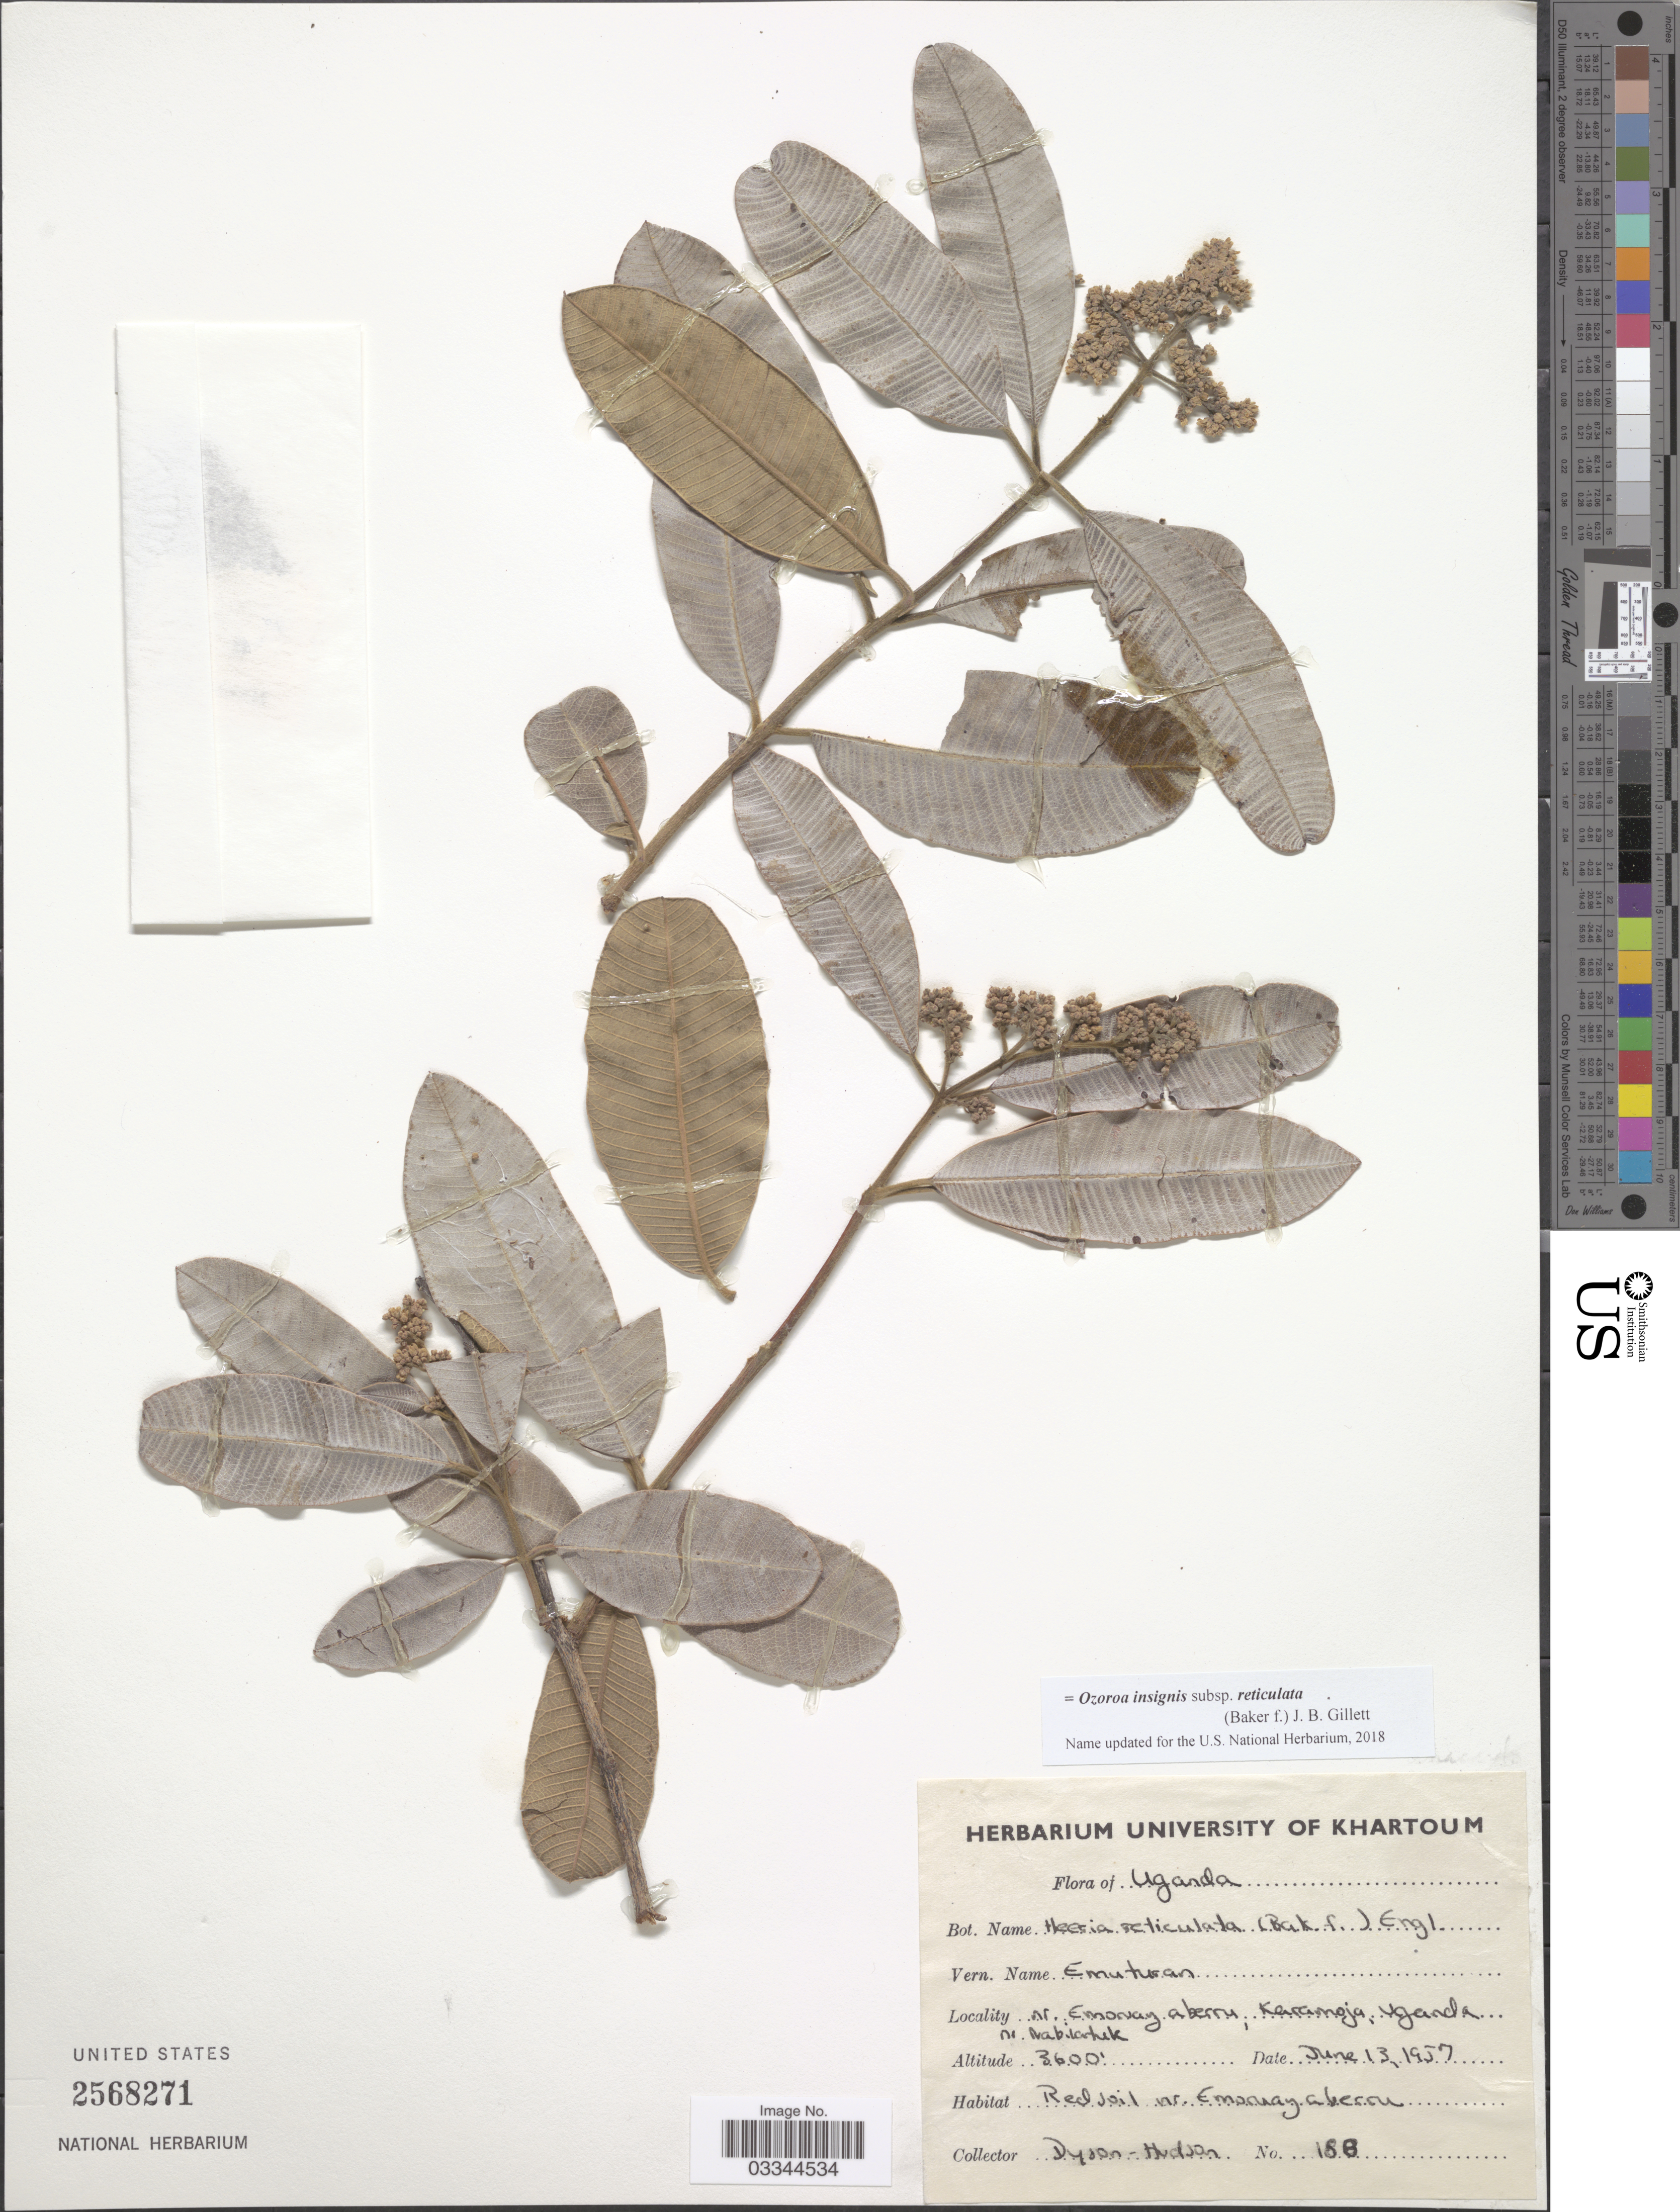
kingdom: Plantae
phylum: Tracheophyta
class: Magnoliopsida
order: Sapindales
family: Anacardiaceae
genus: Ozoroa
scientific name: Ozoroa insignis subsp. reticulata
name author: Delile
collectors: Dyson-Hudson, --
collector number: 188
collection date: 1957-06-13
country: Uganda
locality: Nr. Emoruanaberru, Karamoja, nr. Nabilatuk.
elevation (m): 1097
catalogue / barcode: US 2568271